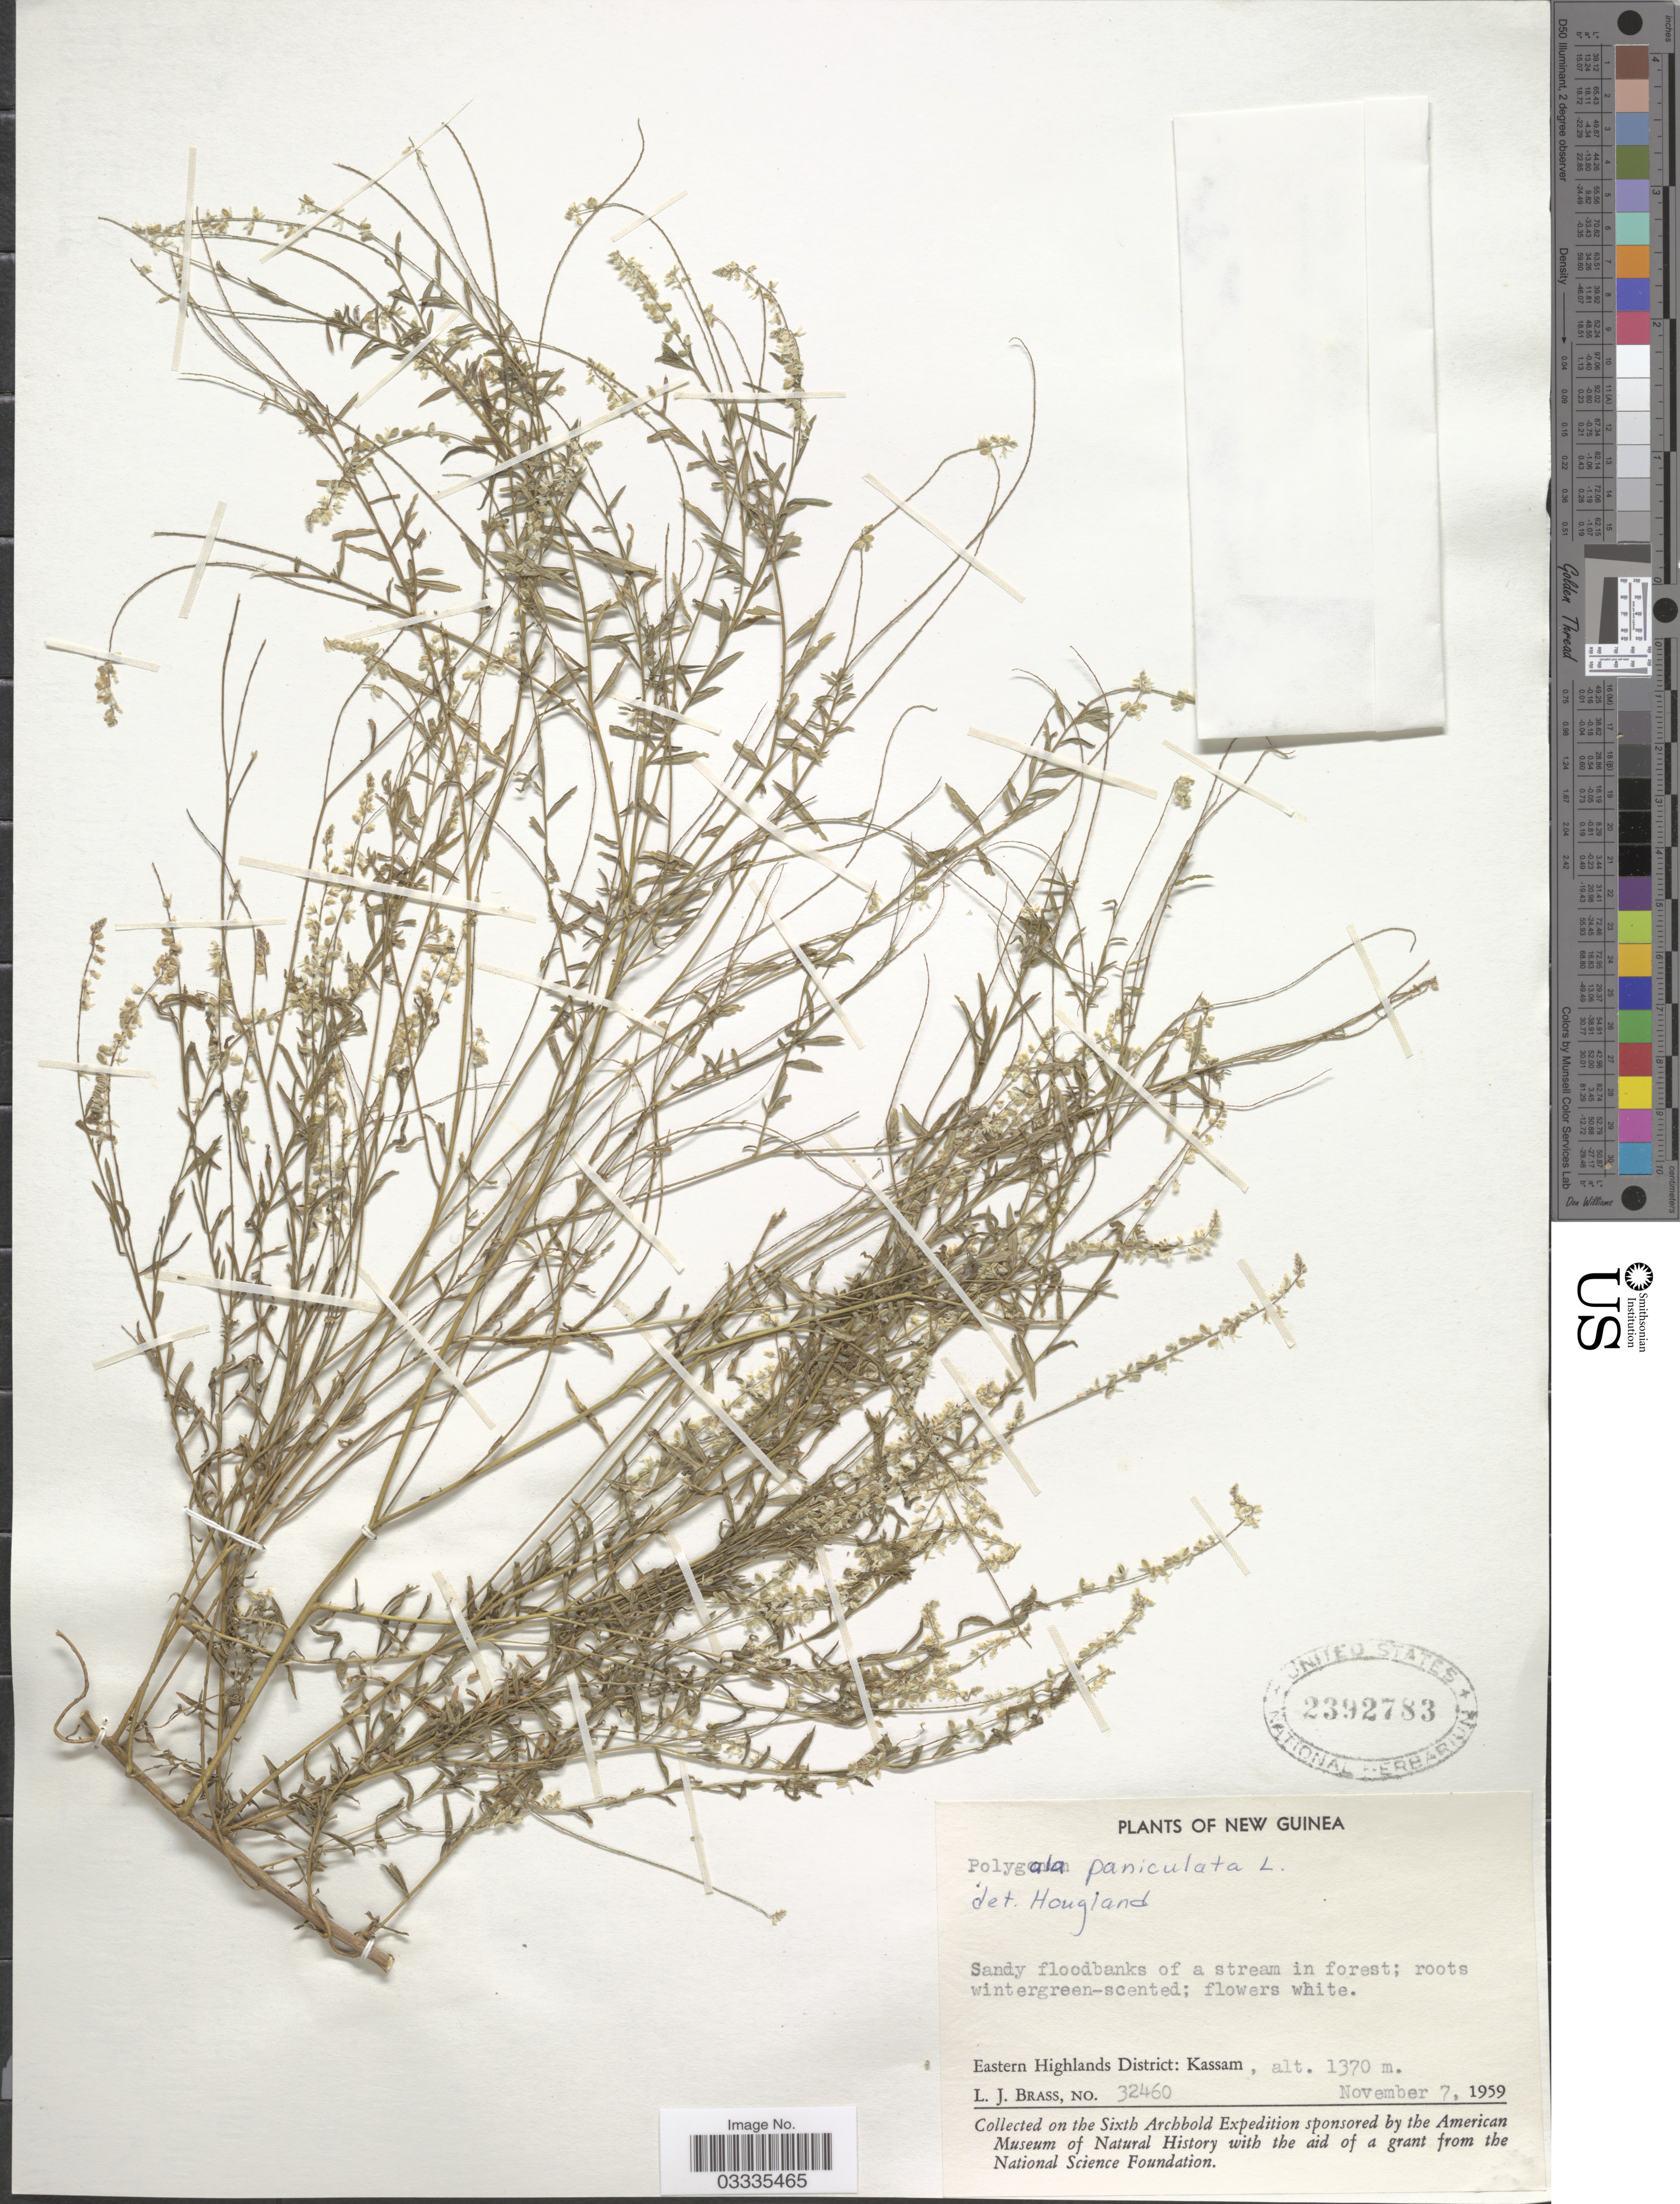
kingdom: Plantae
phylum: Tracheophyta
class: Magnoliopsida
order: Fabales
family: Polygalaceae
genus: Polygala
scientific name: Polygala paniculata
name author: L.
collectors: L. J. Brass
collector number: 32460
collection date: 1959-11-07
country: Papua New Guinea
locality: New Guinea. Eastern Highlands District: Kassam.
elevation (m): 1370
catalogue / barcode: US 2392783